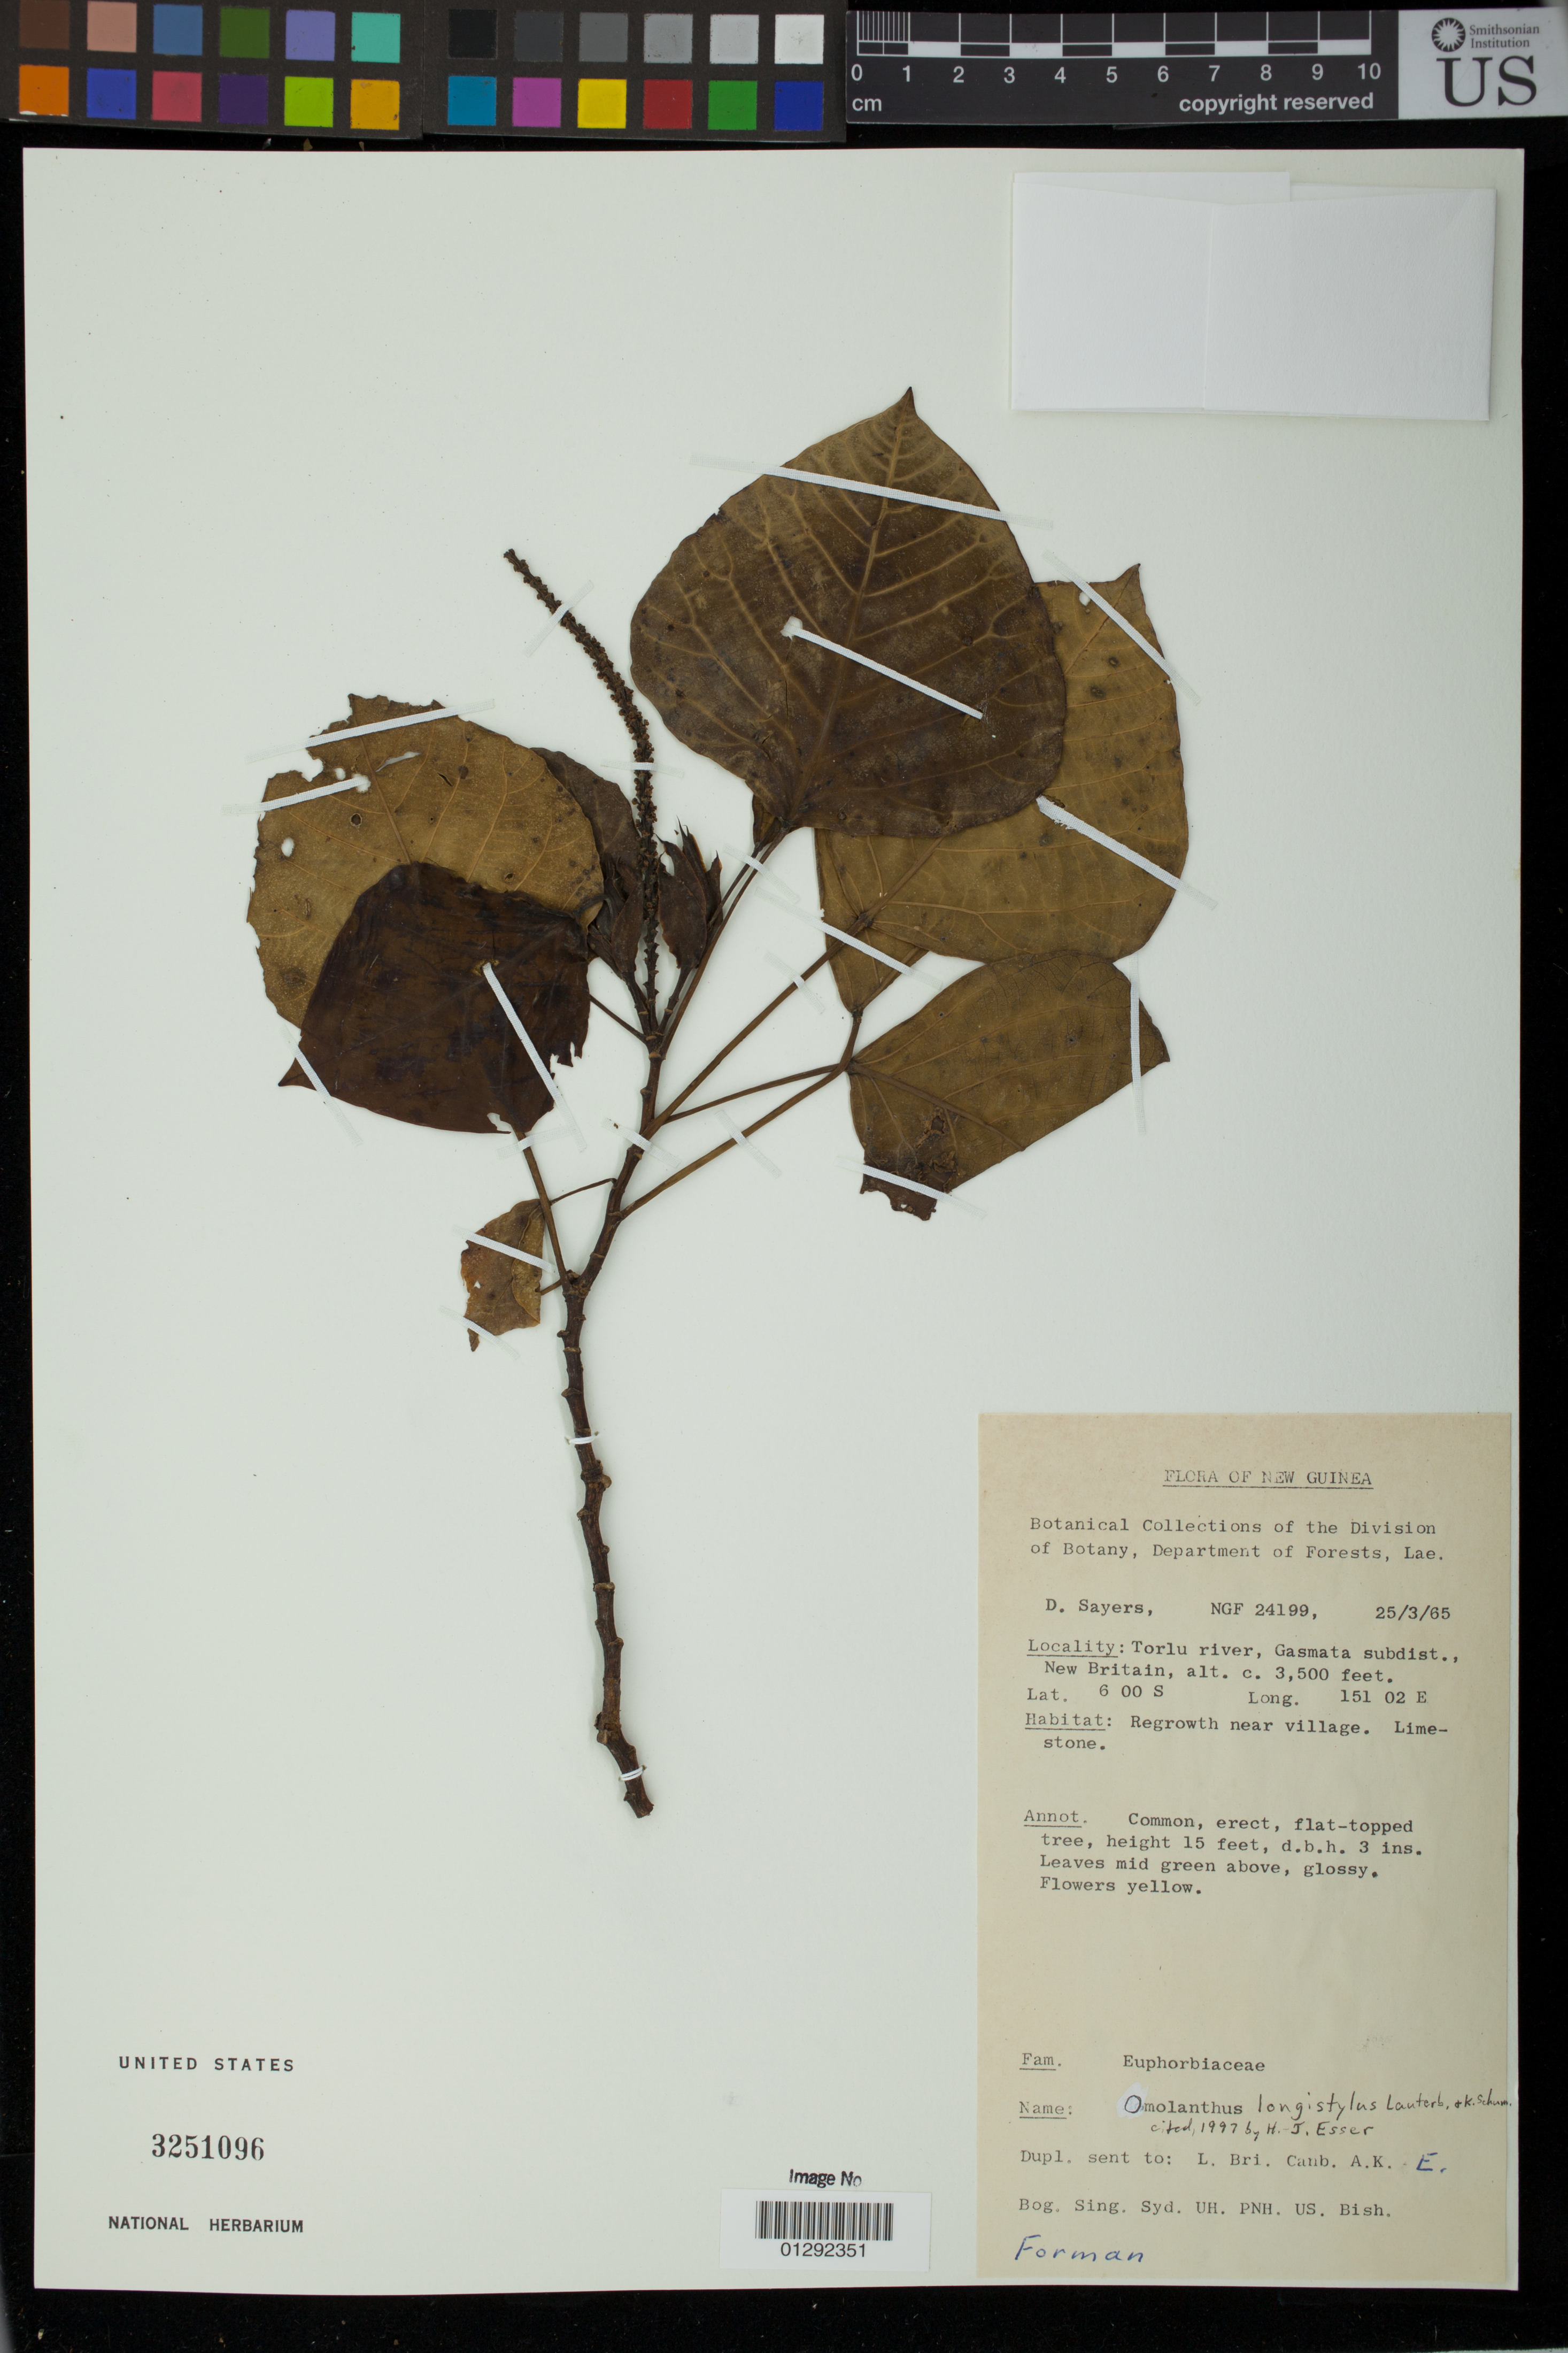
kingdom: Plantae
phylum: Tracheophyta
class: Magnoliopsida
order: Malpighiales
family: Euphorbiaceae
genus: Homalanthus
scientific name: Homalanthus longistylus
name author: Schum. & Lauterb.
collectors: D. Sayers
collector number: NGF 24199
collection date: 1965-03-25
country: Papua New Guinea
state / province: West New Britain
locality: Torlu river, Gasmata subdist.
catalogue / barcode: US 3251096